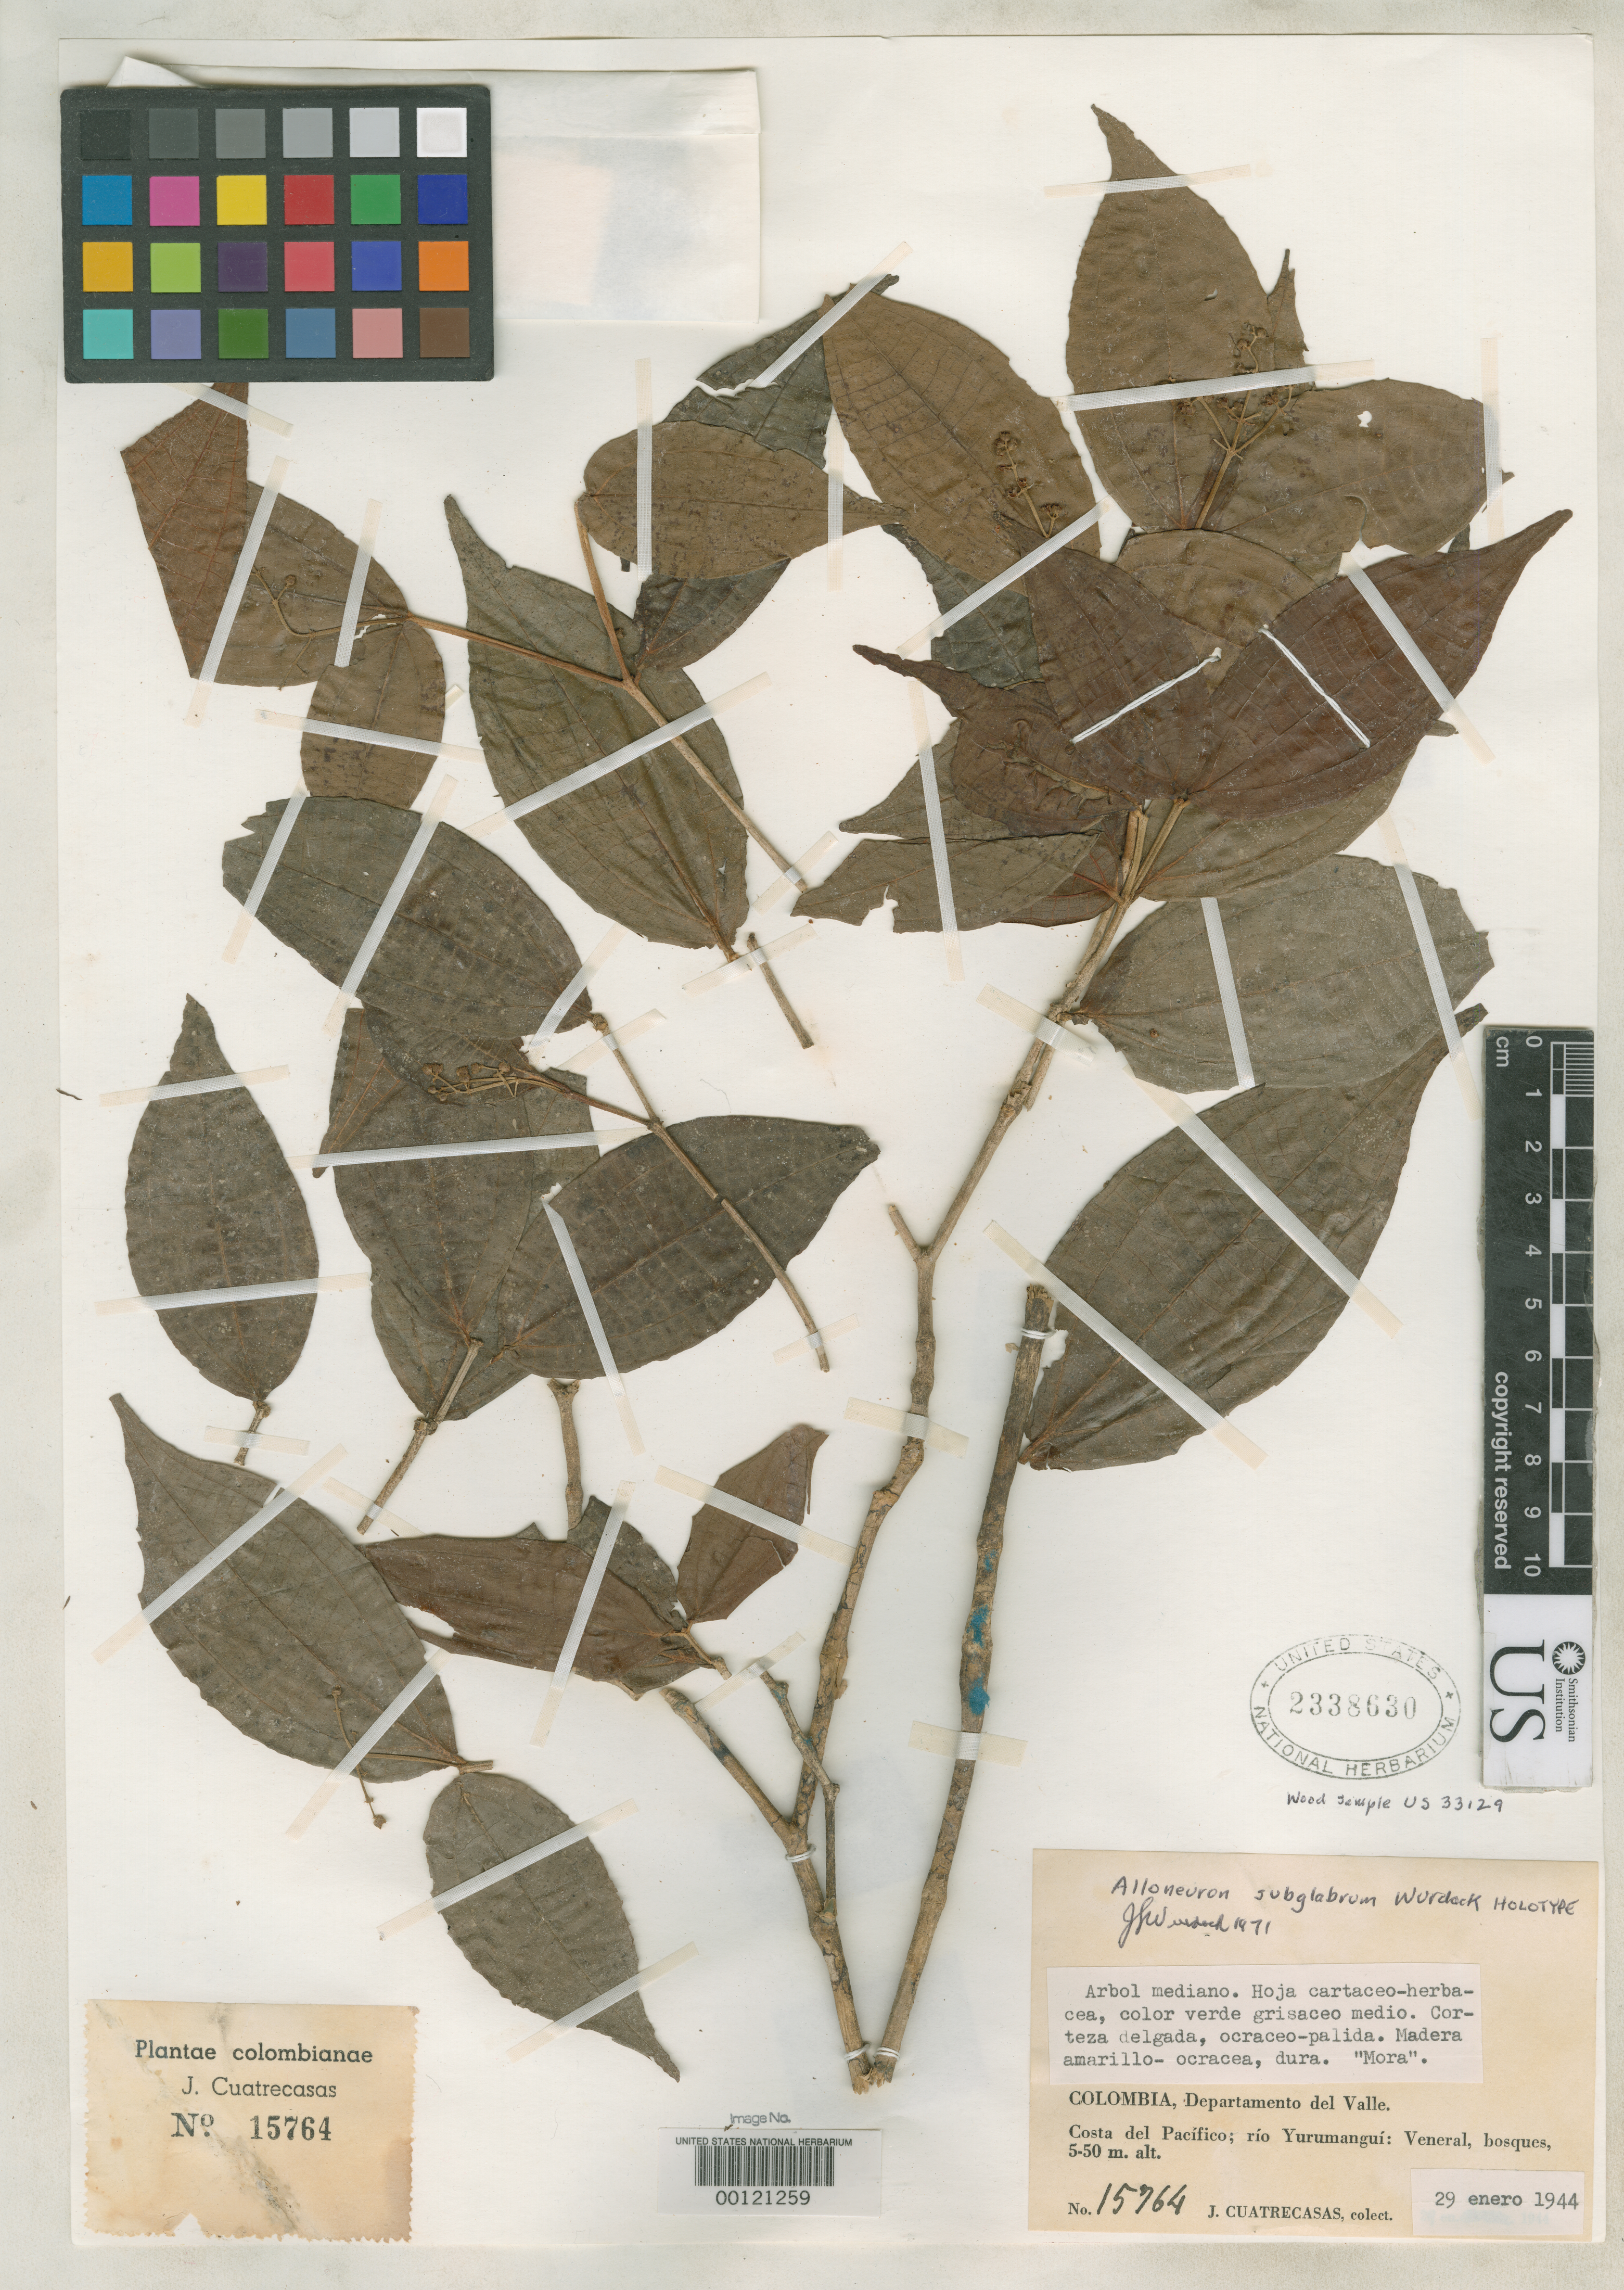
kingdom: Plantae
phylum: Tracheophyta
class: Magnoliopsida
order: Myrtales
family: Melastomataceae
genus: Alloneuron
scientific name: Alloneuron subglabrum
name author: Wurdack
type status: Holotype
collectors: J. Cuatrecasas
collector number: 15764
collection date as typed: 29 Jan 1944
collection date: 1944-01-29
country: Colombia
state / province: Valle del Cauca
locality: Departamento del Valle. Costa del Pacifico; río Yurumanguí: Veneral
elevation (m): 5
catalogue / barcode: US 2338630